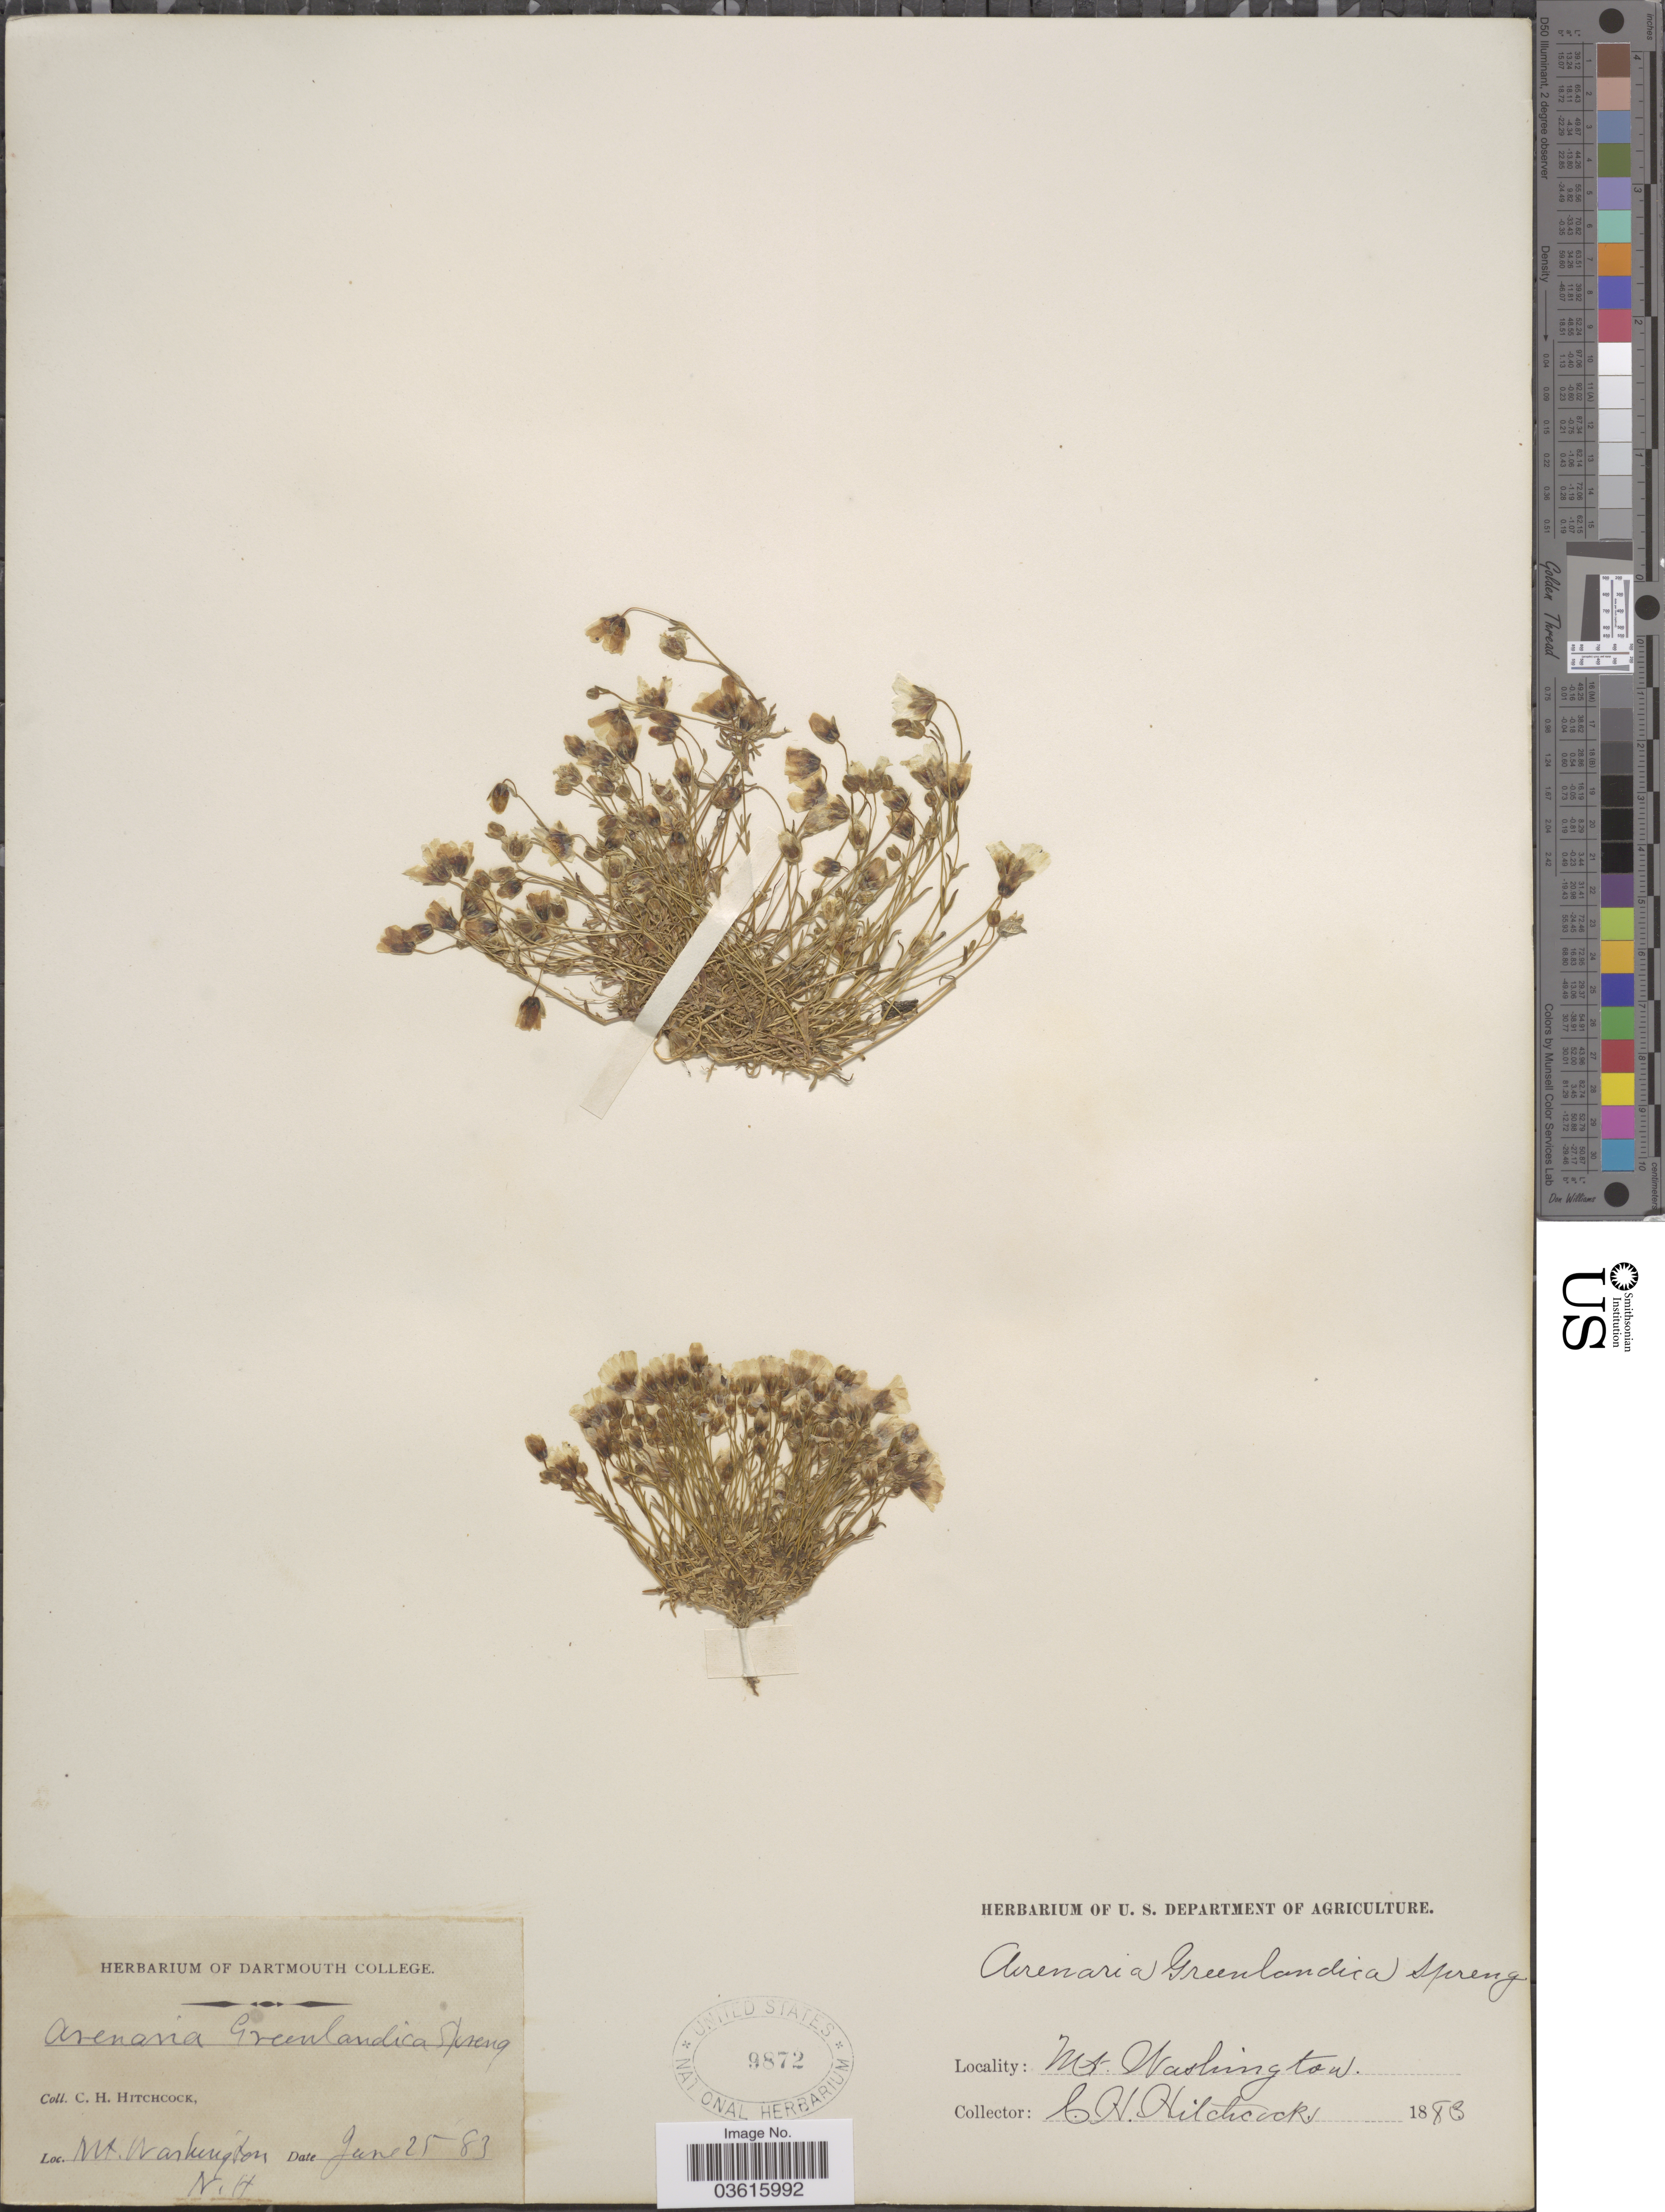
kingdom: Plantae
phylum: Tracheophyta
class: Magnoliopsida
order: Caryophyllales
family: Caryophyllaceae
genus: Minuartia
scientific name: Minuartia groenlandica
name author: (Retz.) Ostenf.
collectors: C. Hitchcock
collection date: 1883-06-25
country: United States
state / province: New Hampshire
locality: Mt. Washington.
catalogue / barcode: US 9872